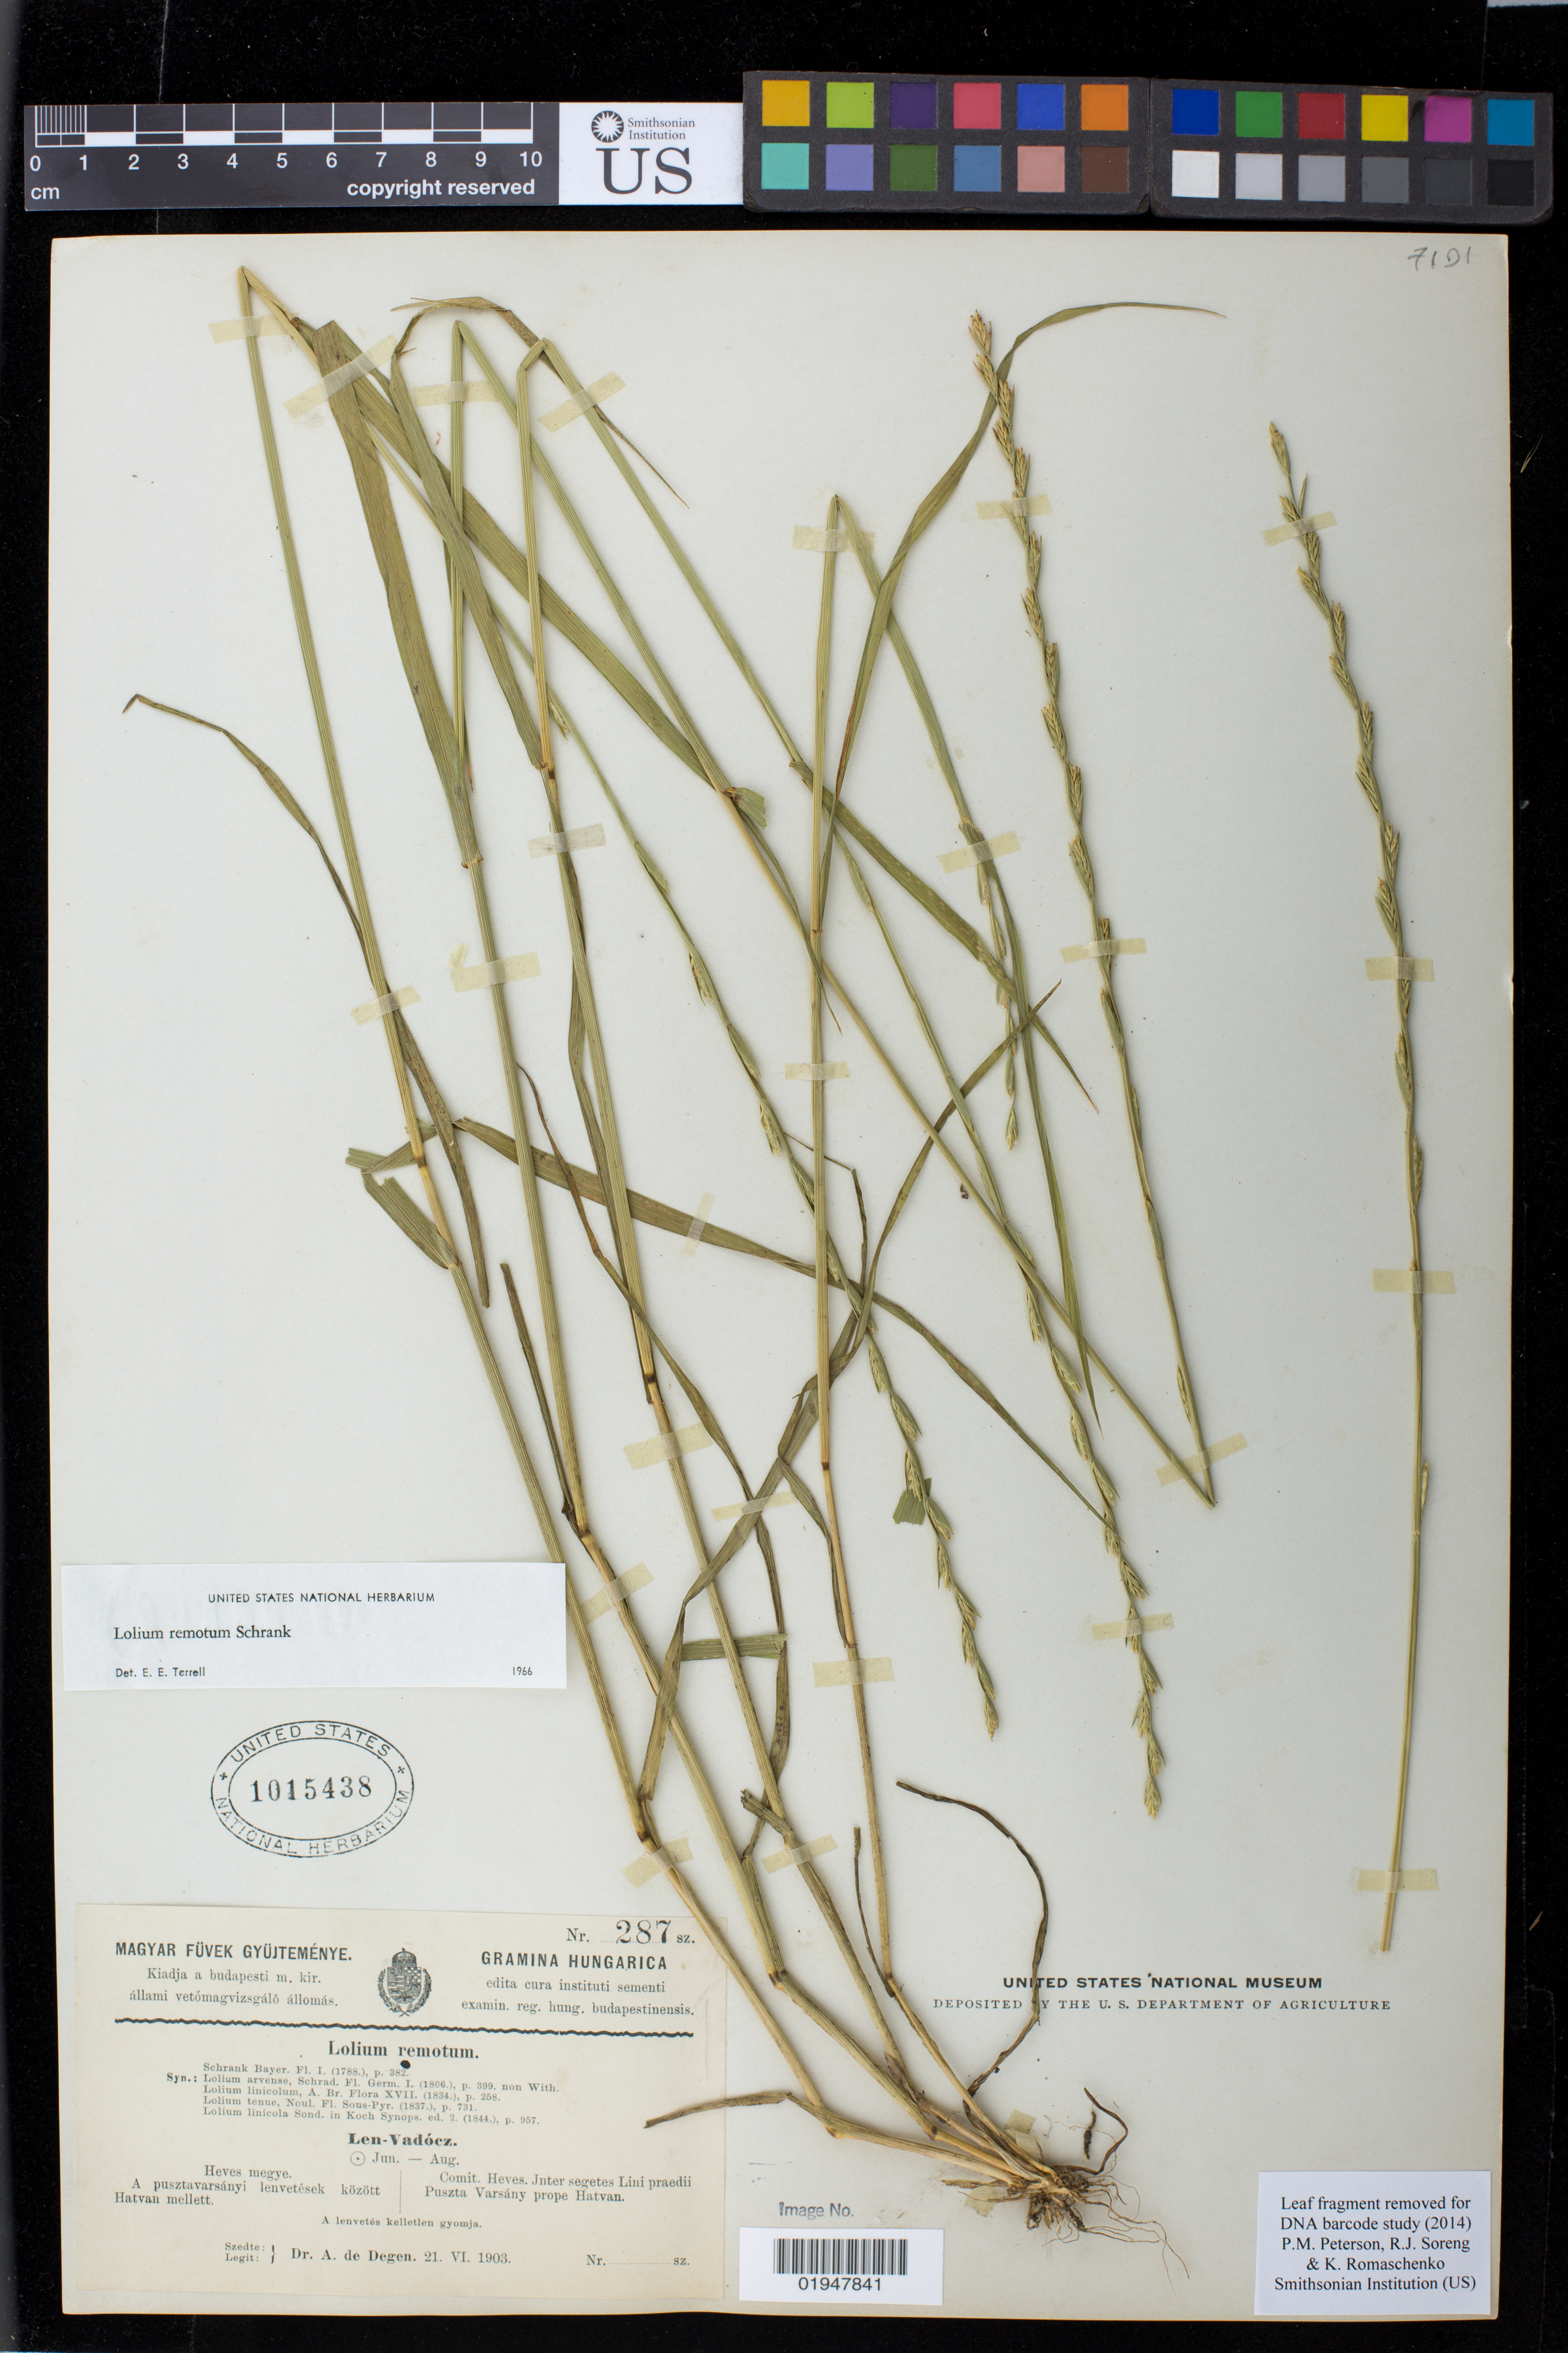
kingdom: Plantae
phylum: Tracheophyta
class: Liliopsida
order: Poales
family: Poaceae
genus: Lolium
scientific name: Lolium remotum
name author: Schrank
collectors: A. de Degen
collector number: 287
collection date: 1903-06-21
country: Hungary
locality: Puszta Varsany prope Hatvan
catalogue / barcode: US 1015438